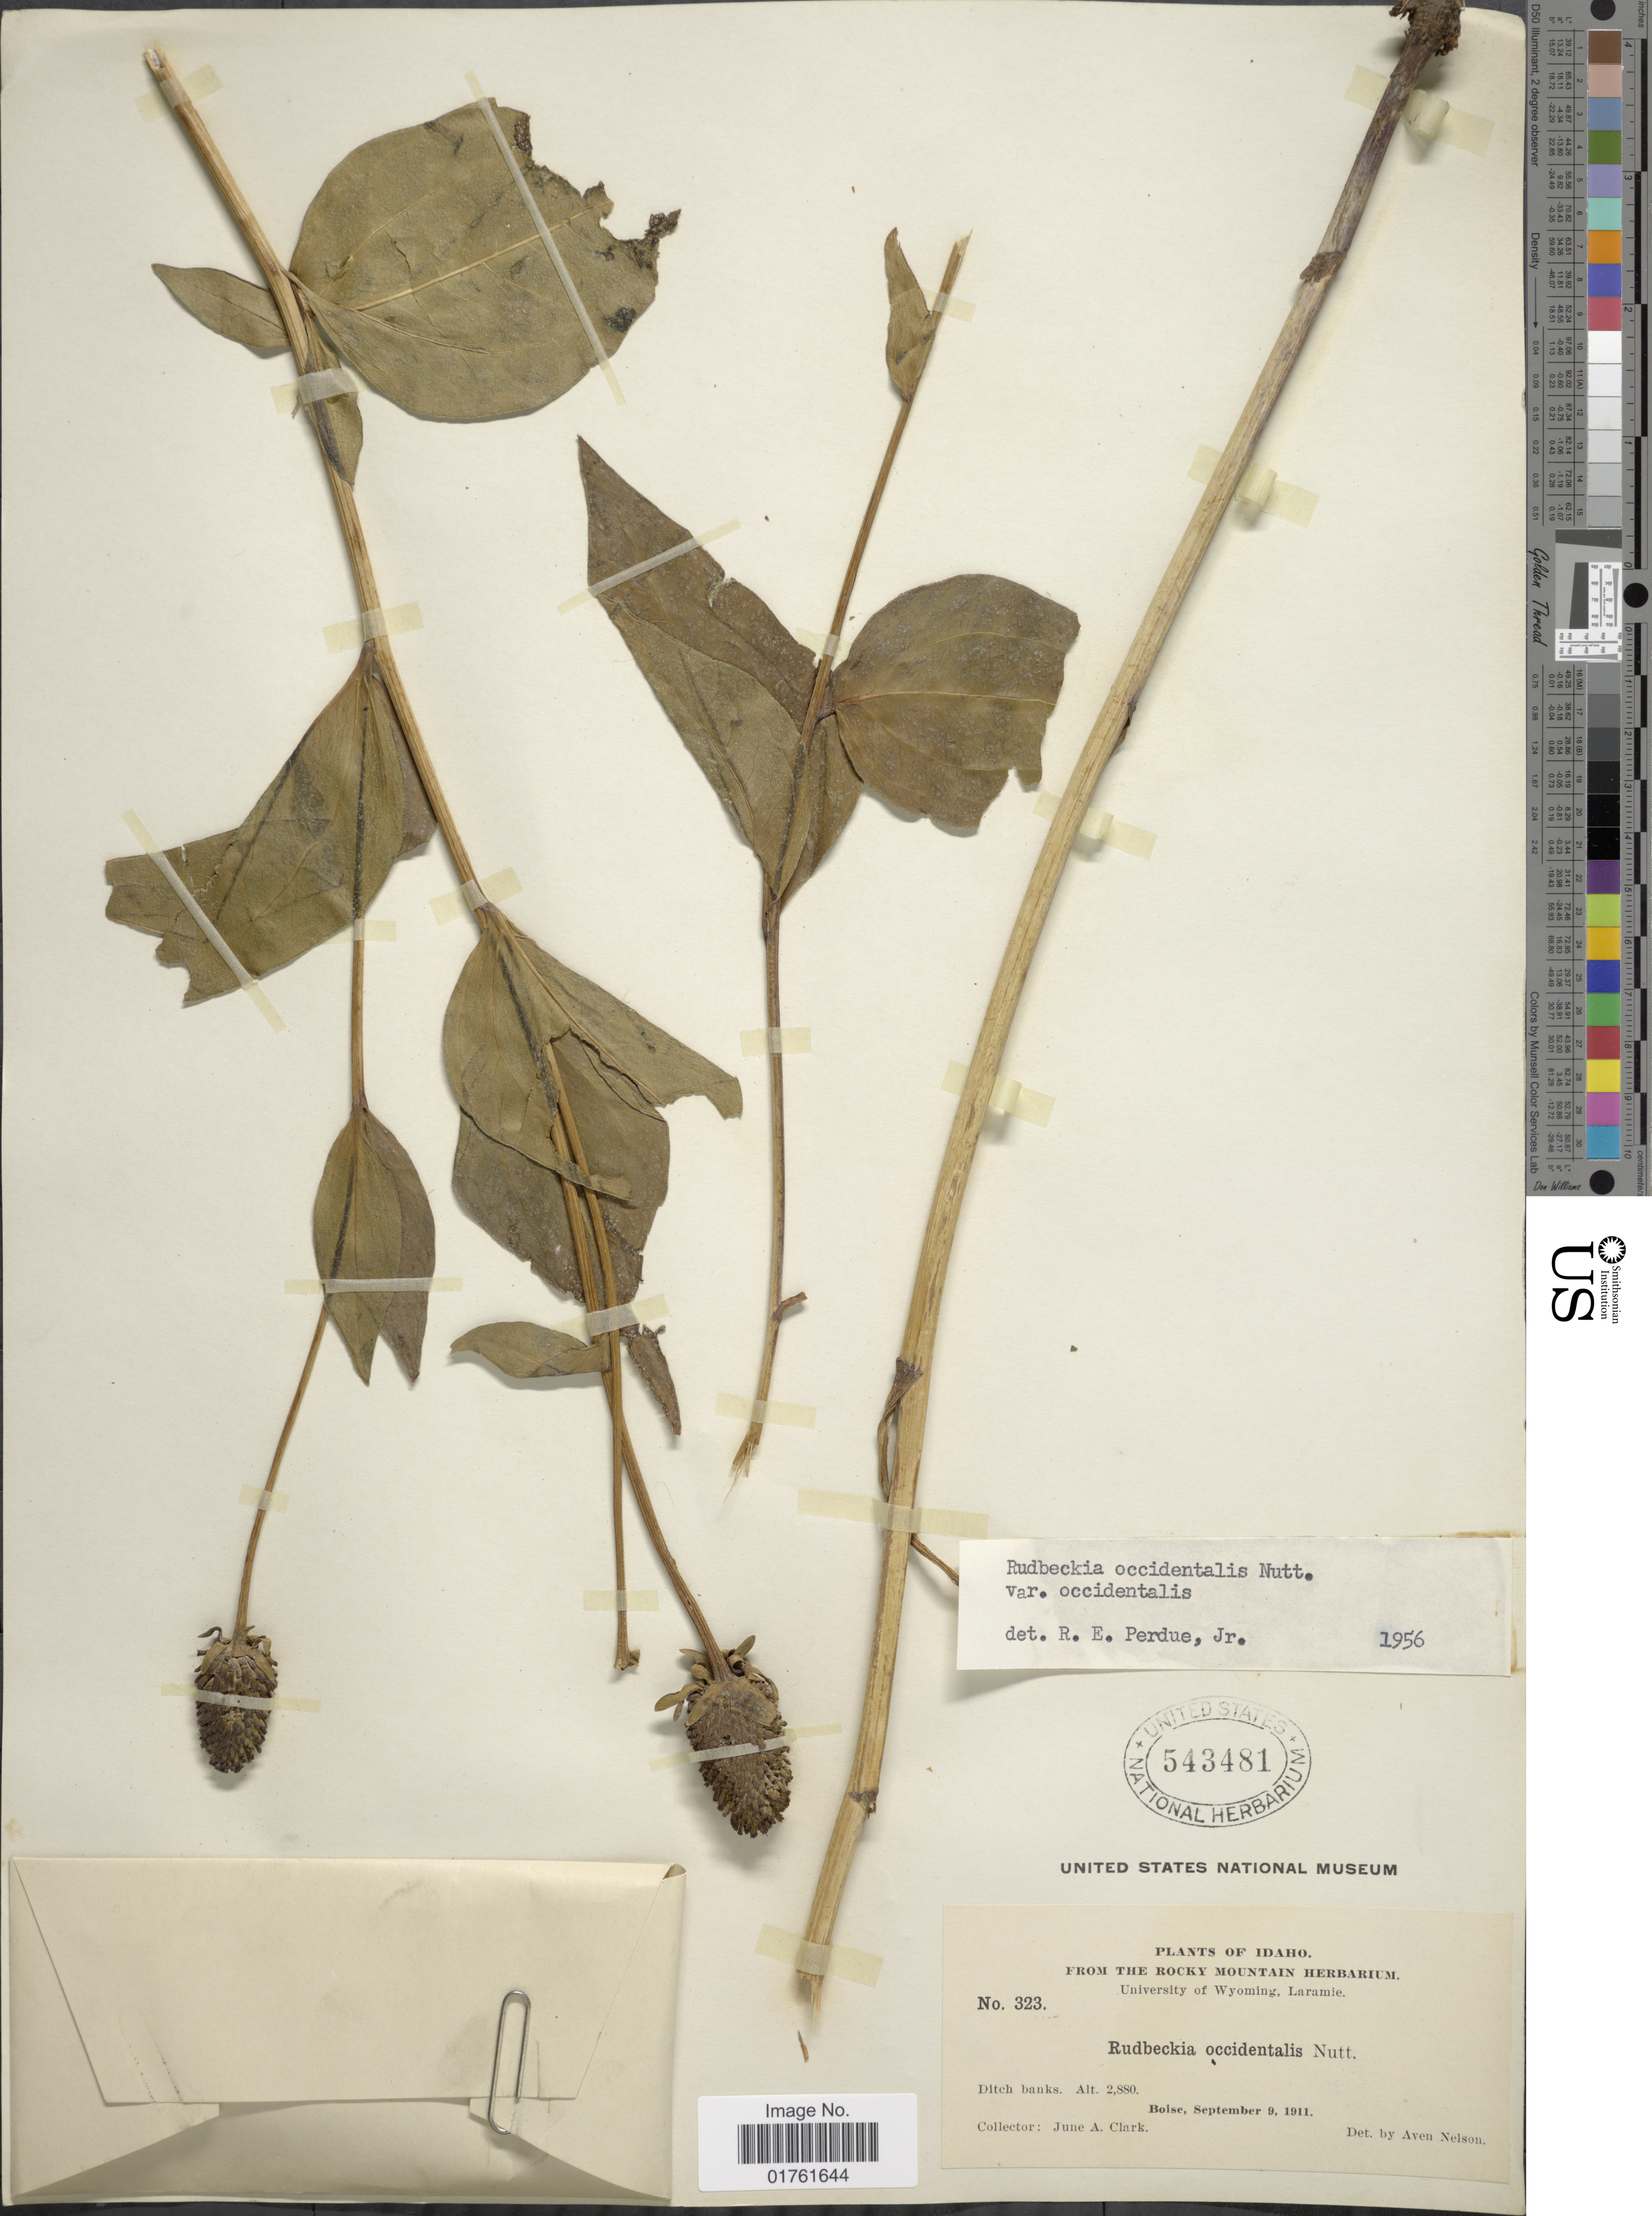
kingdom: Plantae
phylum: Tracheophyta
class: Magnoliopsida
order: Asterales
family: Asteraceae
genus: Rudbeckia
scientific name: Rudbeckia occidentalis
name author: Nutt.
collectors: J. A. Clark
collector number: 323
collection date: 1911-09-09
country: United States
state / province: Idaho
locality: Ditch banks, Boise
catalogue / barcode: US 543481